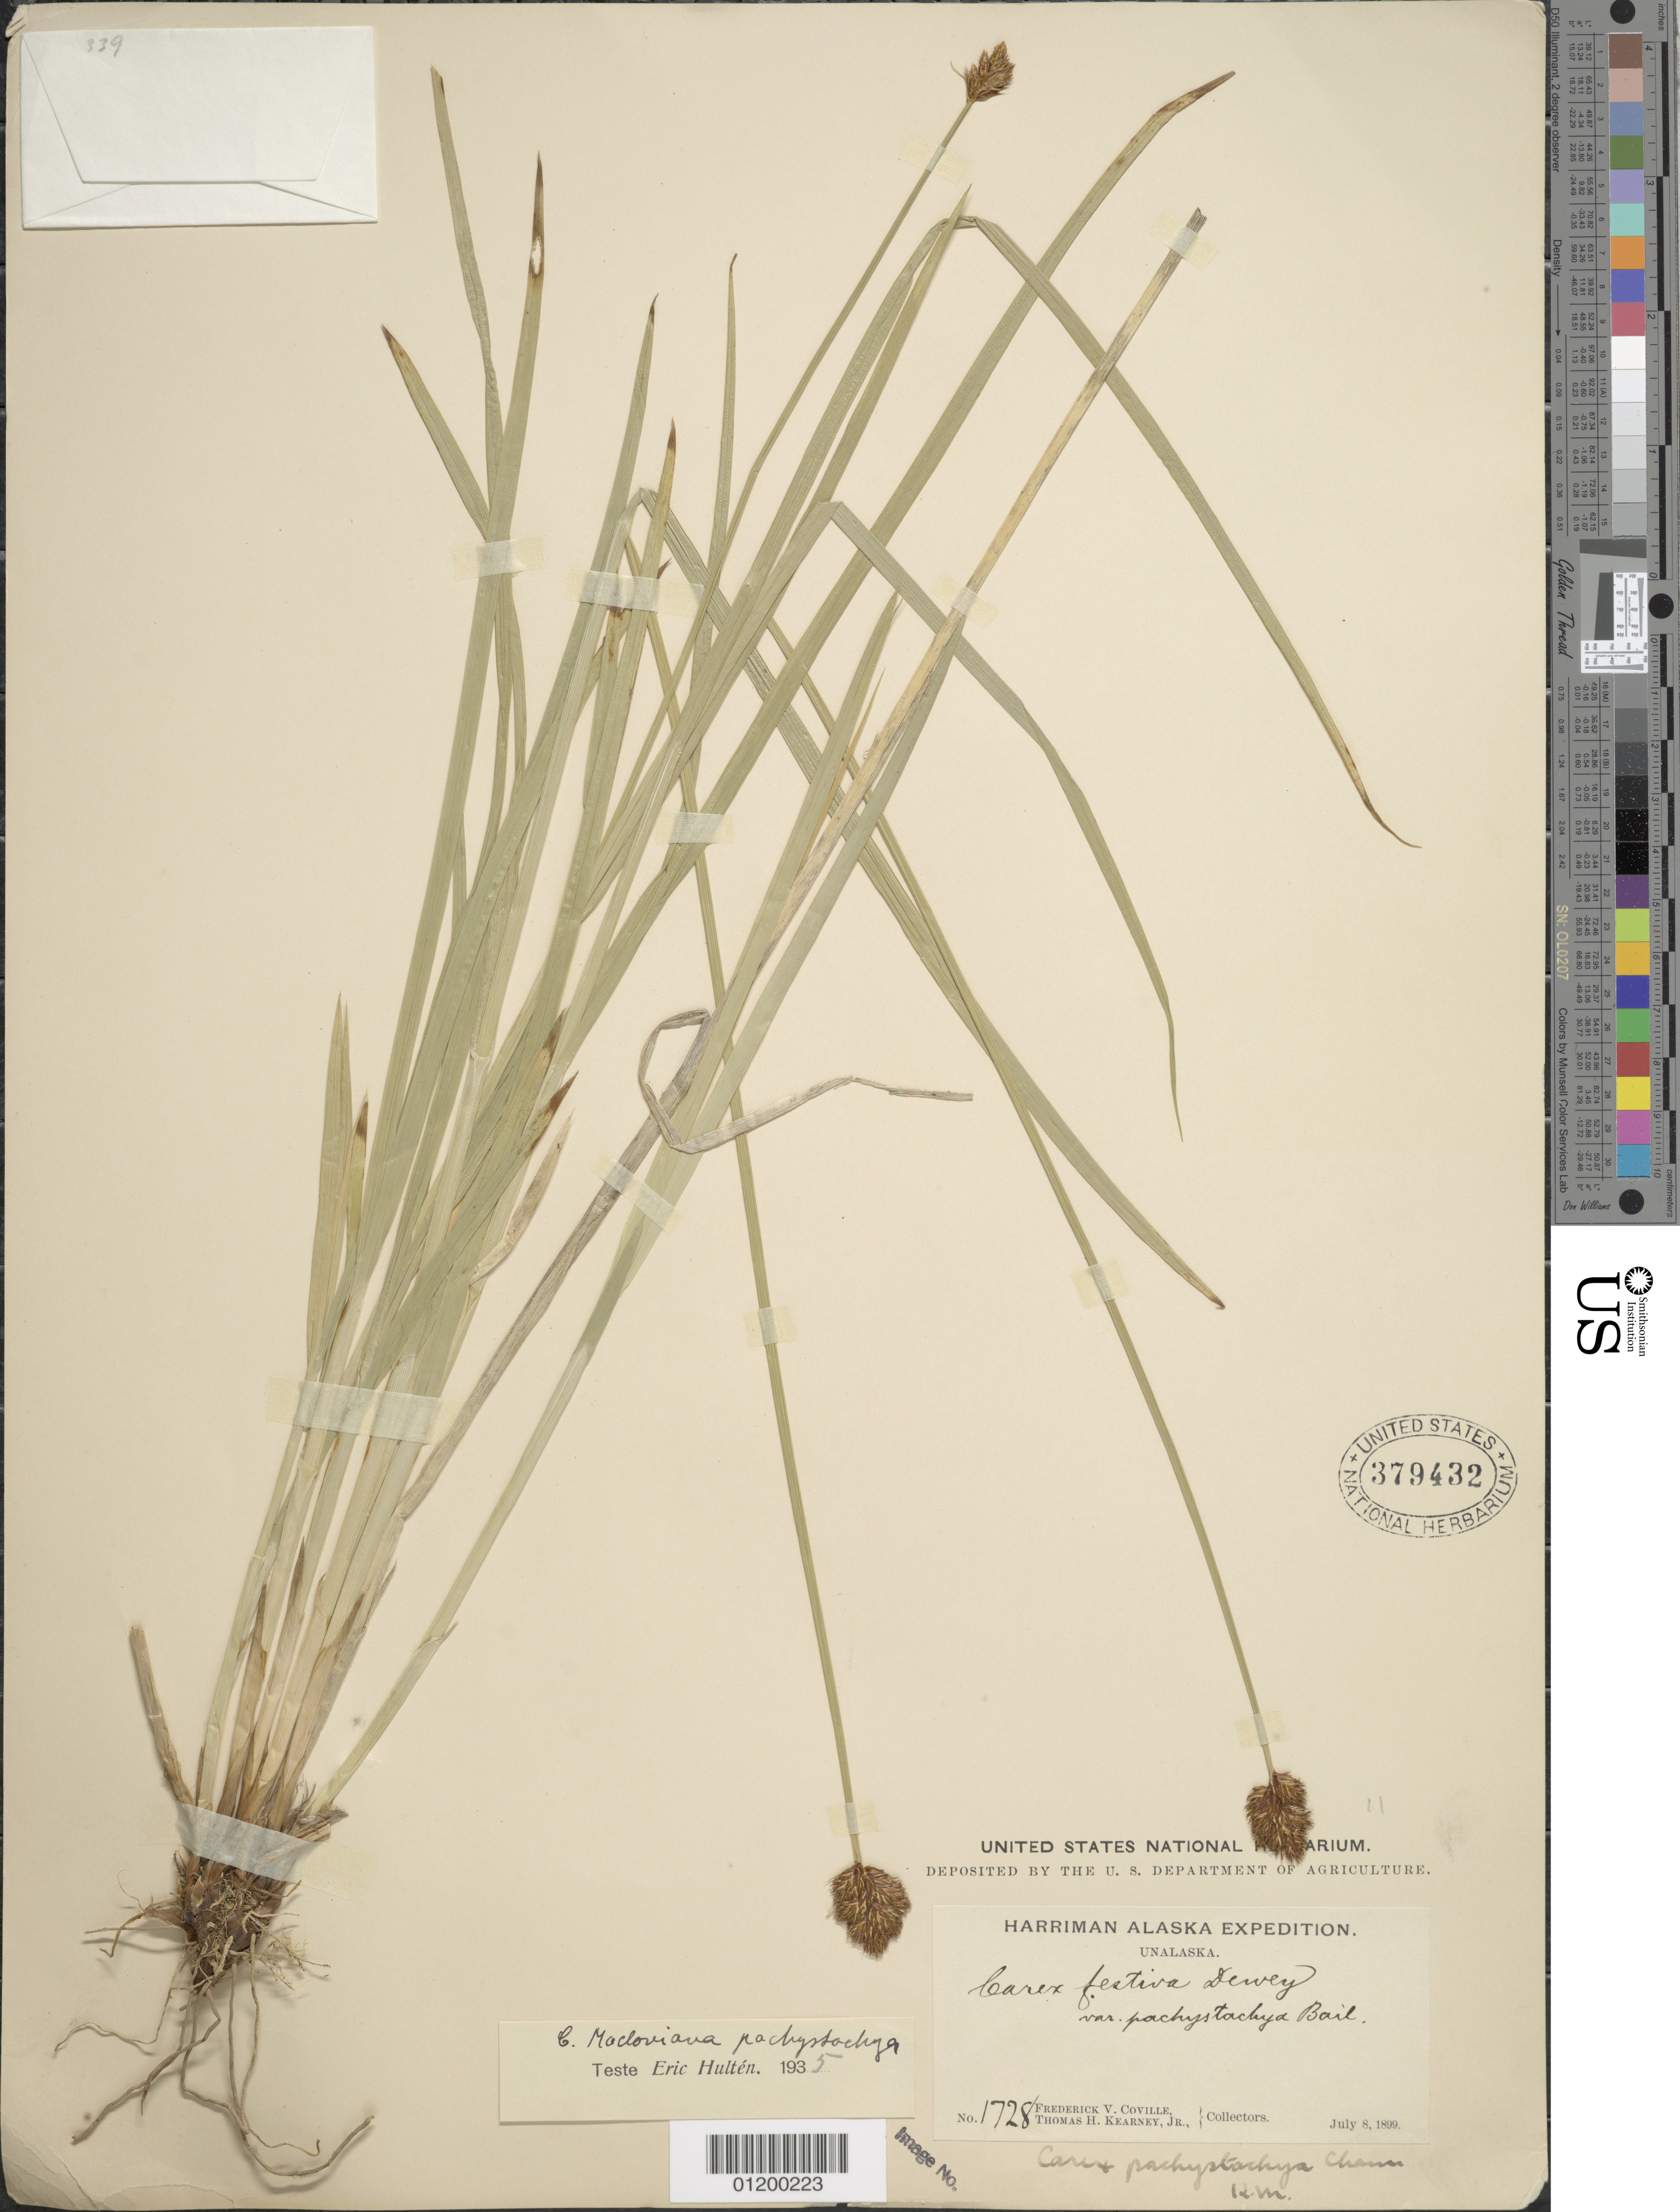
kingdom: Plantae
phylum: Tracheophyta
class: Liliopsida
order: Poales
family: Cyperaceae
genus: Carex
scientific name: Carex pachystachya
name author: Cham. ex Steud.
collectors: F. V. Coville & F. Funston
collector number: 1728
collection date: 1899-07-08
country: United States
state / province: Alaska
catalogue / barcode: US 379432